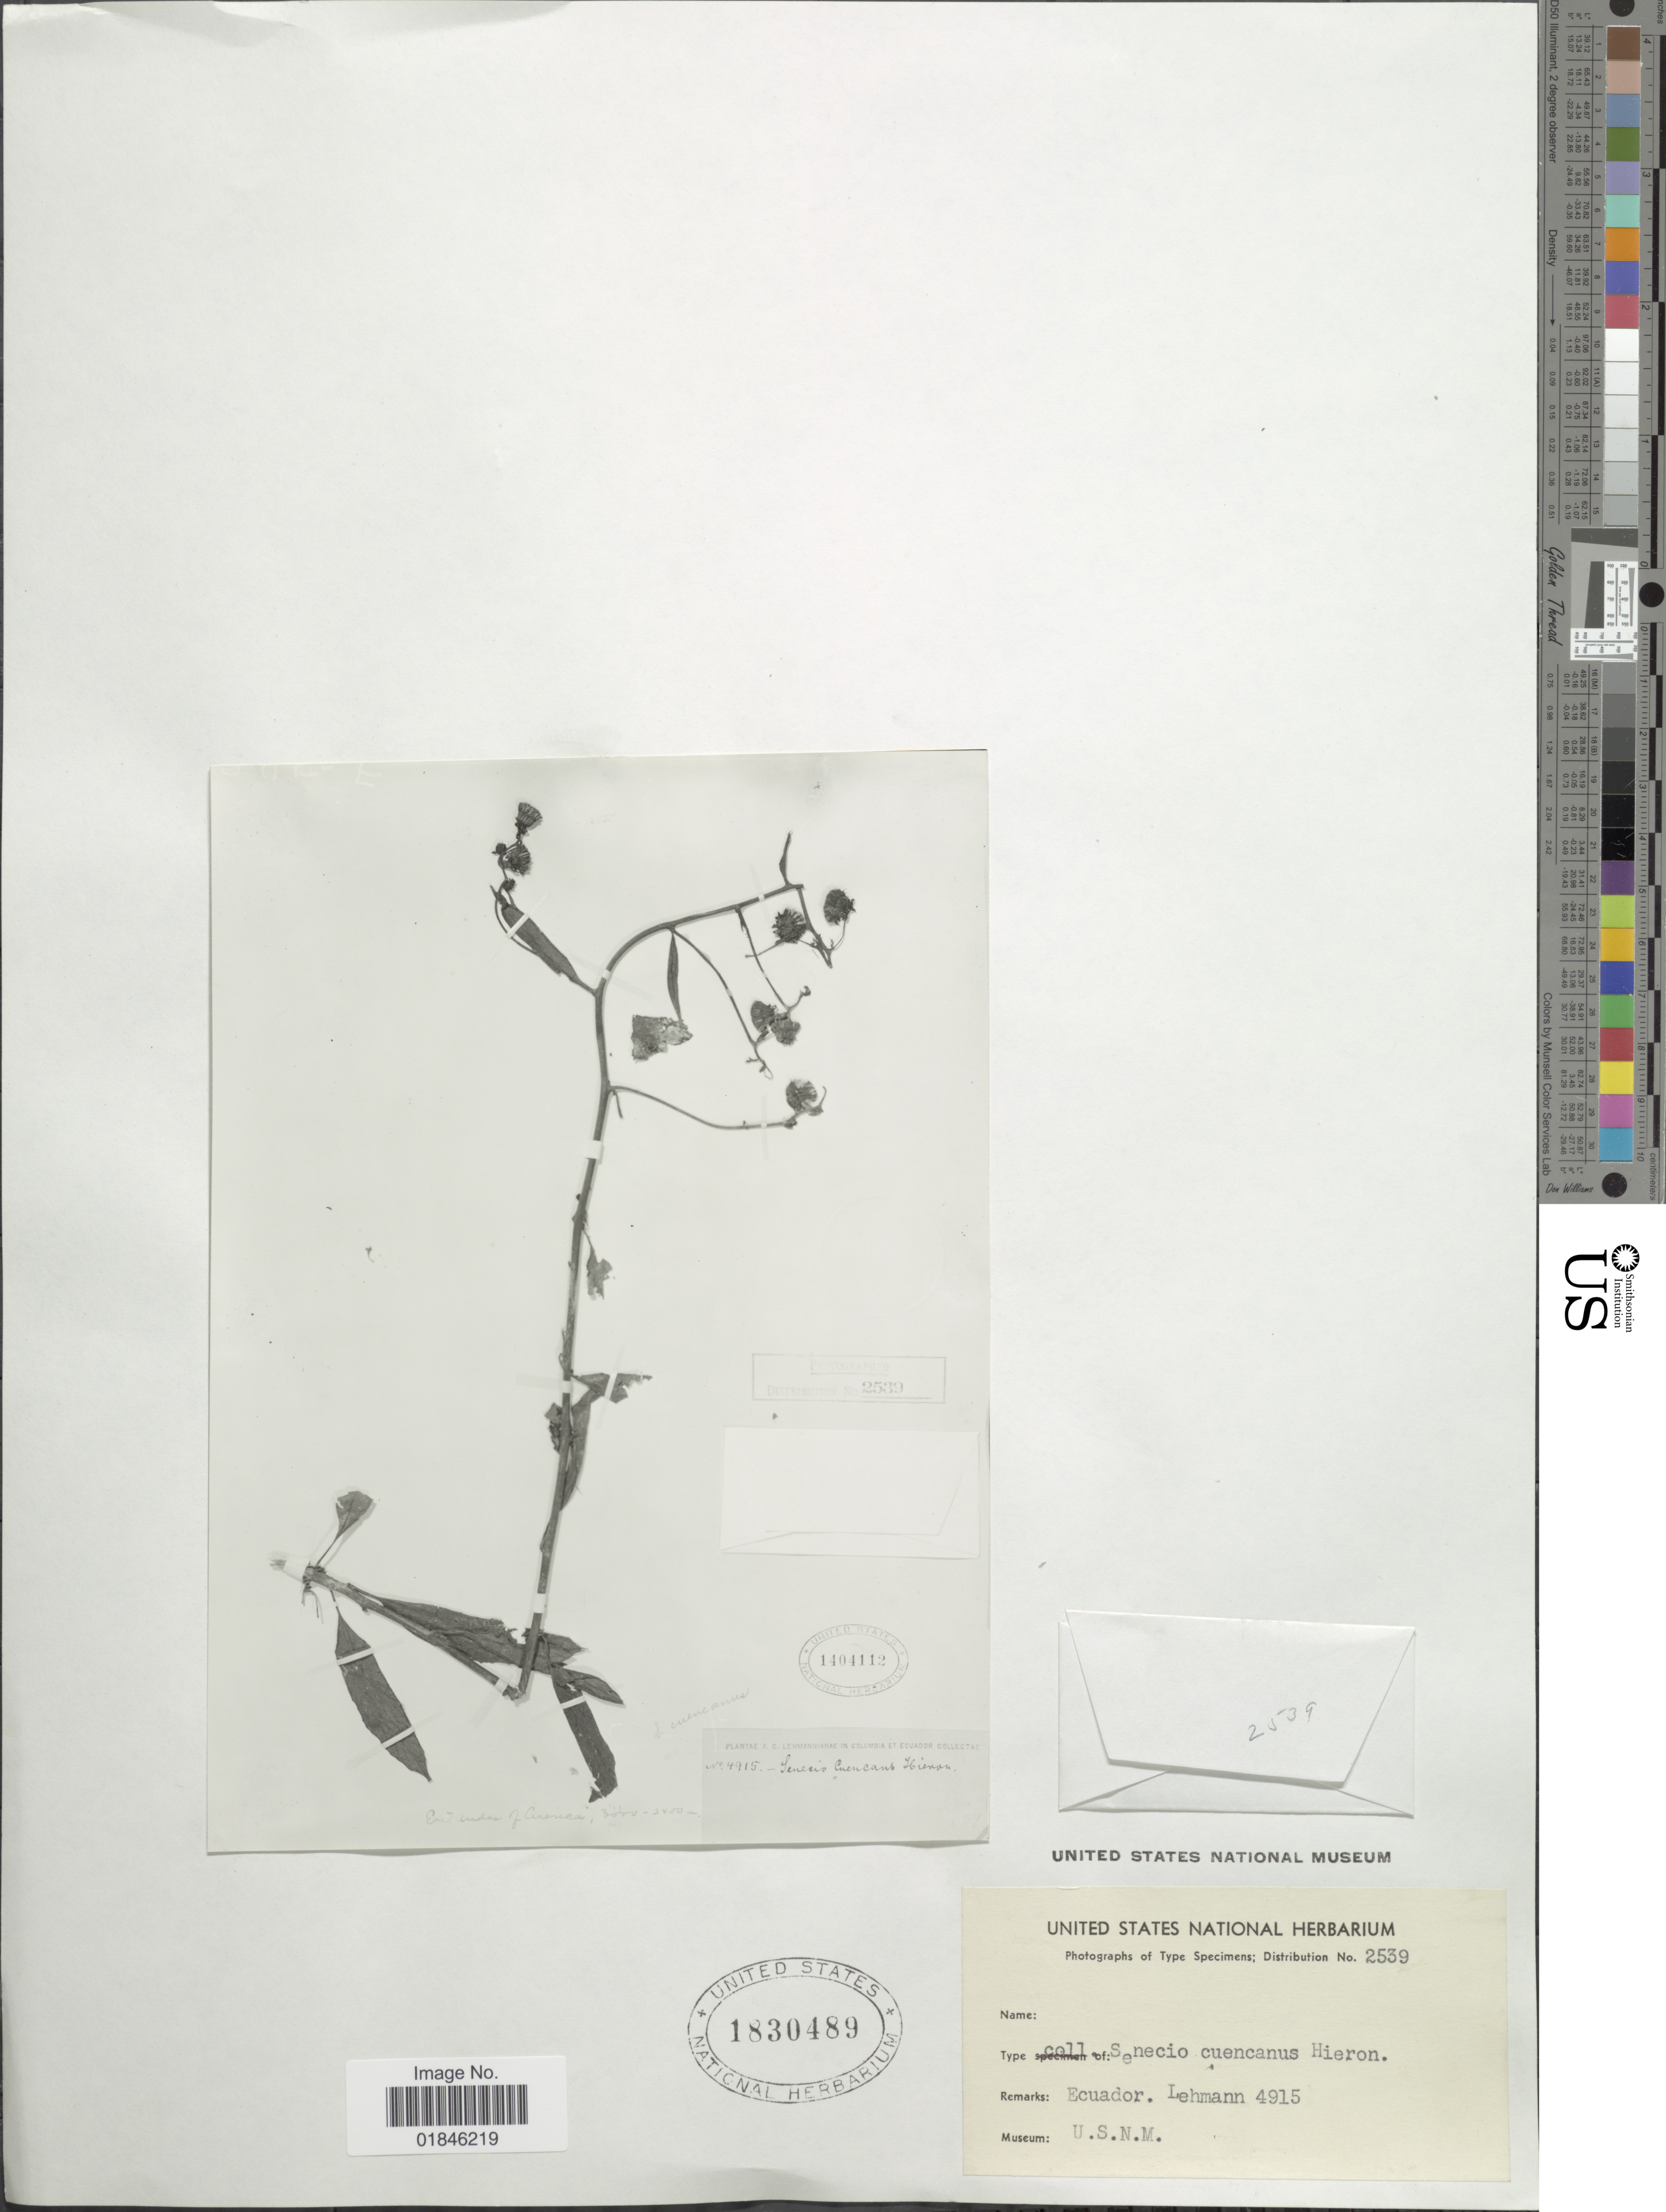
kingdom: Plantae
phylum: Tracheophyta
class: Magnoliopsida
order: Asterales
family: Asteraceae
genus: Senecio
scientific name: Senecio cuencanus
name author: Hieron.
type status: Isotype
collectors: -. Lehmann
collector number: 4915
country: Ecuador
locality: East Andes of Cuenca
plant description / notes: Photograph and fragmentary material of type specimen ex herb. US (!)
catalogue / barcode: US 1830489-2